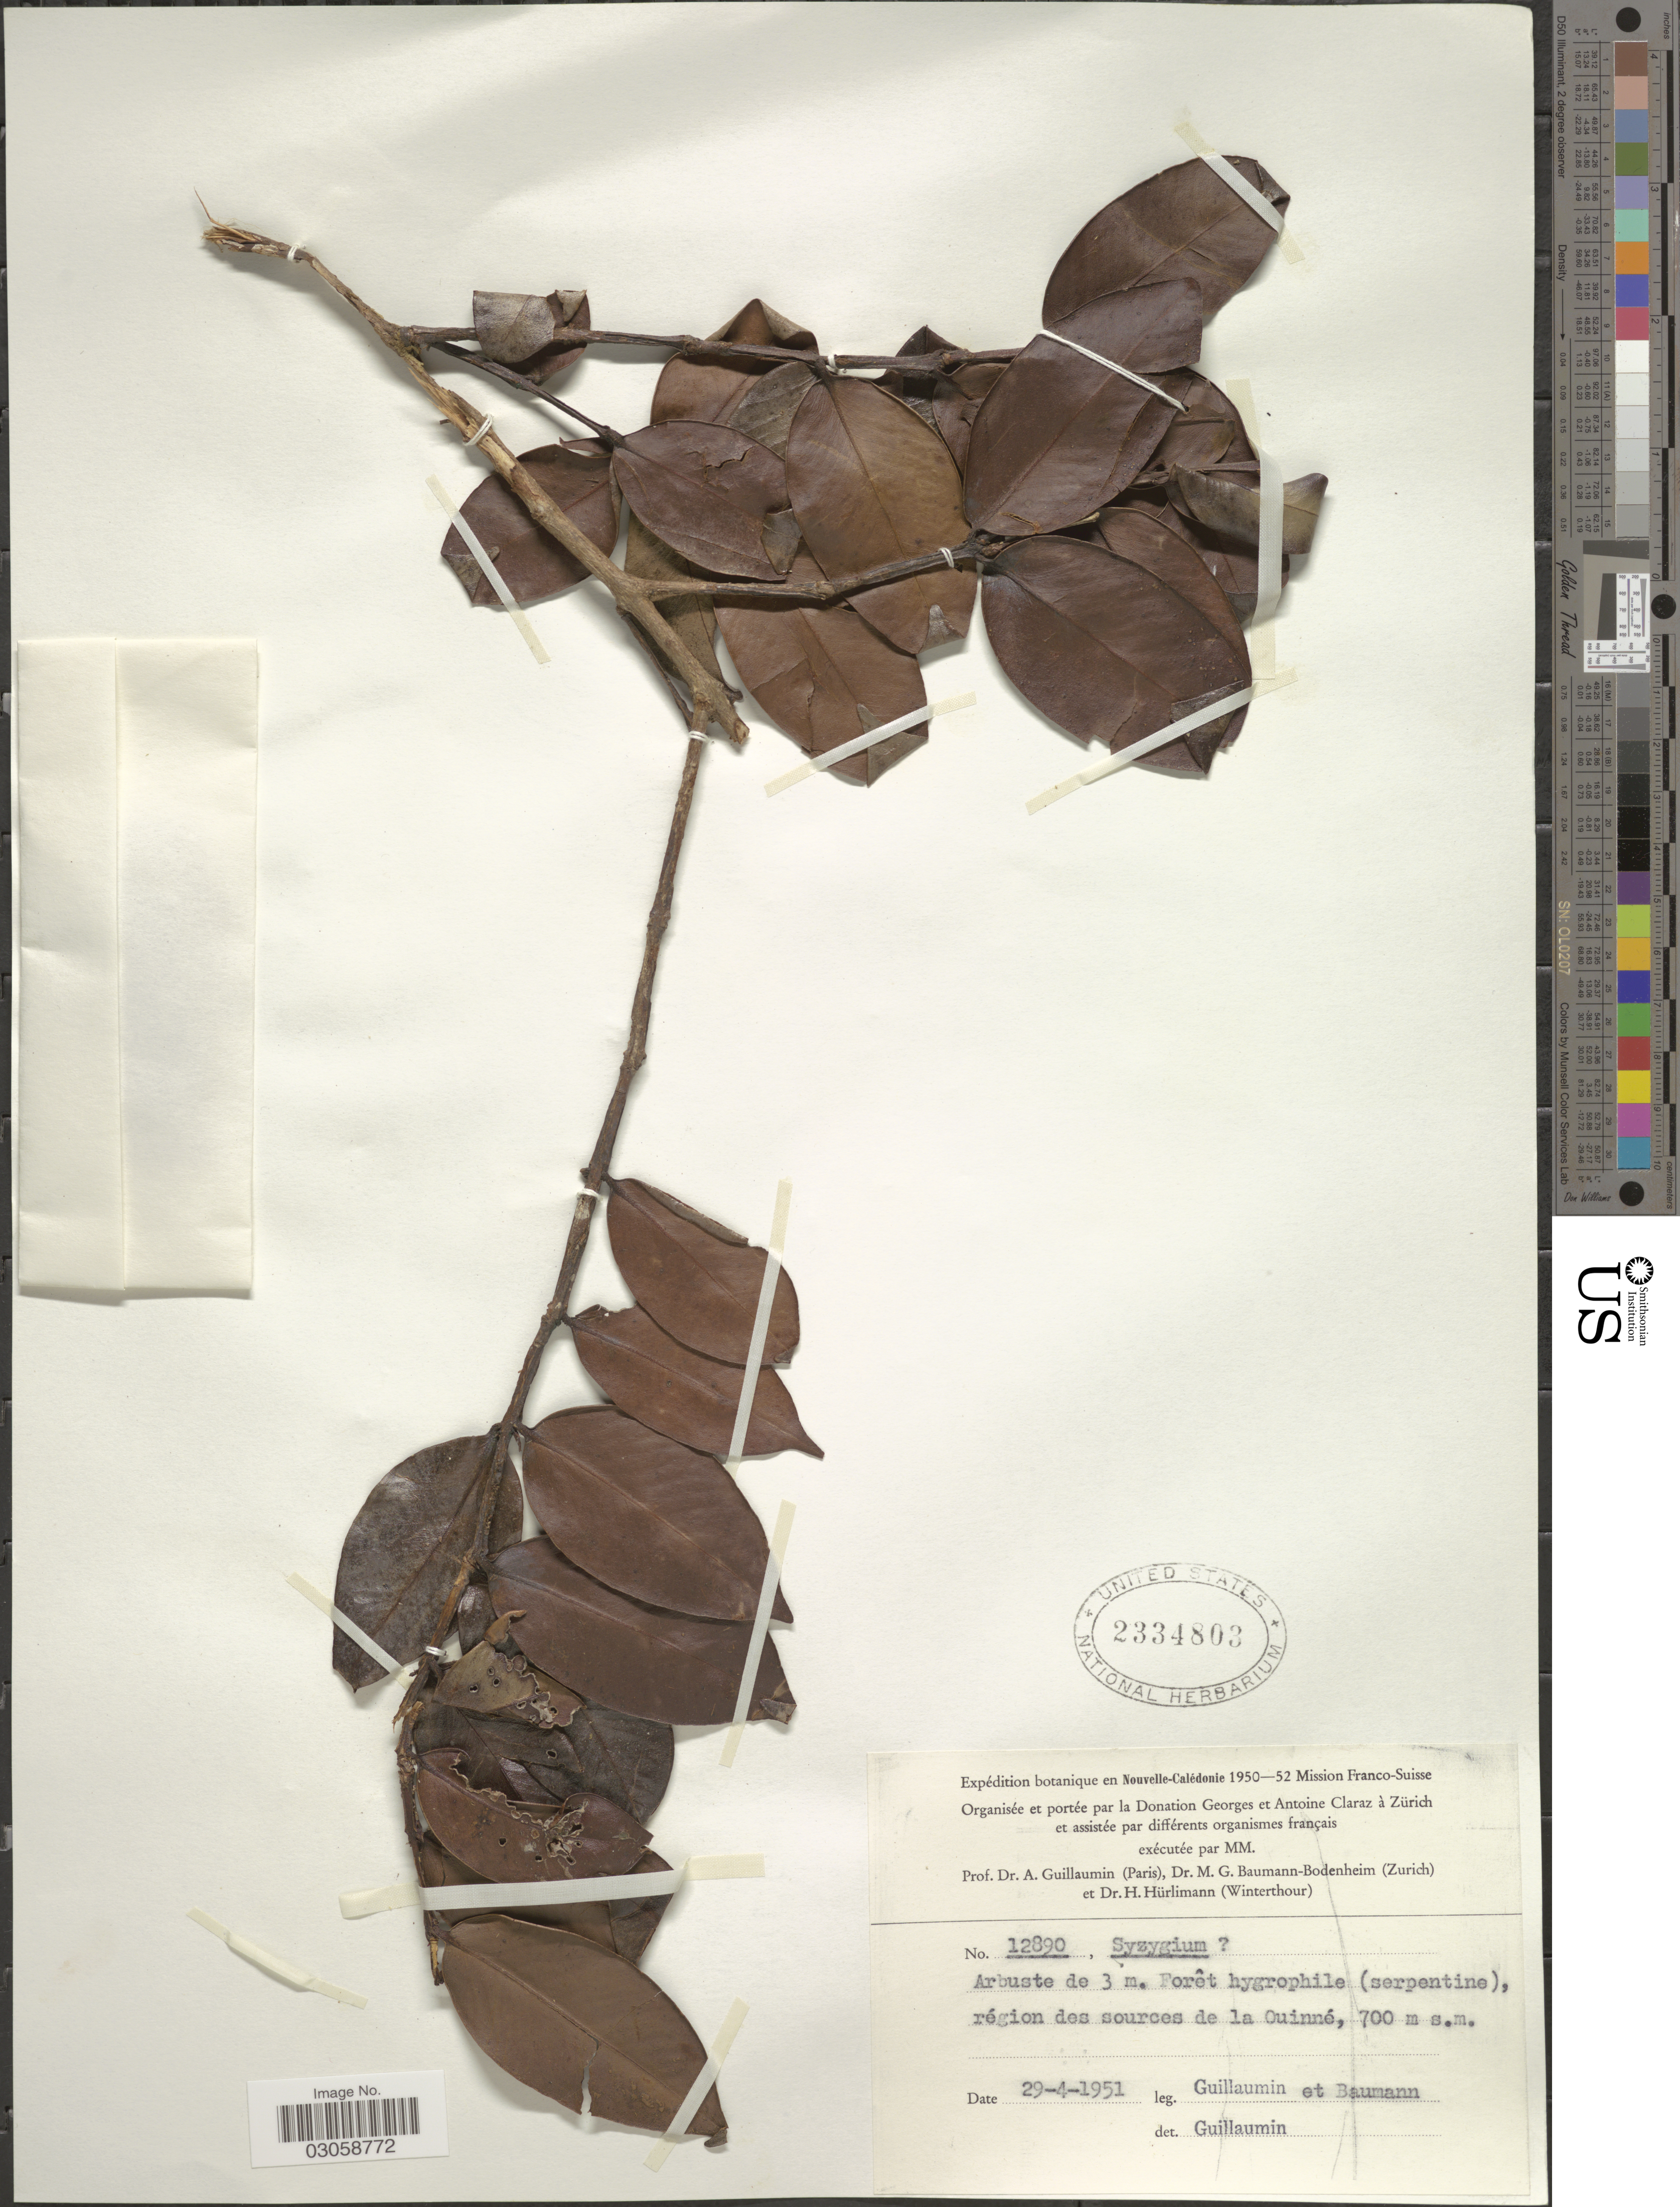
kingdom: Plantae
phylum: Tracheophyta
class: Magnoliopsida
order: Myrtales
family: Myrtaceae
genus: Syzygium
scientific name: Syzygium sp.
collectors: A. Guillaumin & M. G. Baumann-Bodenheim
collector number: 12890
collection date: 1951-04-29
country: New Caledonia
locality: Nouvelle-Calédonie, Forêt hygrophile (serpentine), région des sources de la Ouinné.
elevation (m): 700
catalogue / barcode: US 2334803